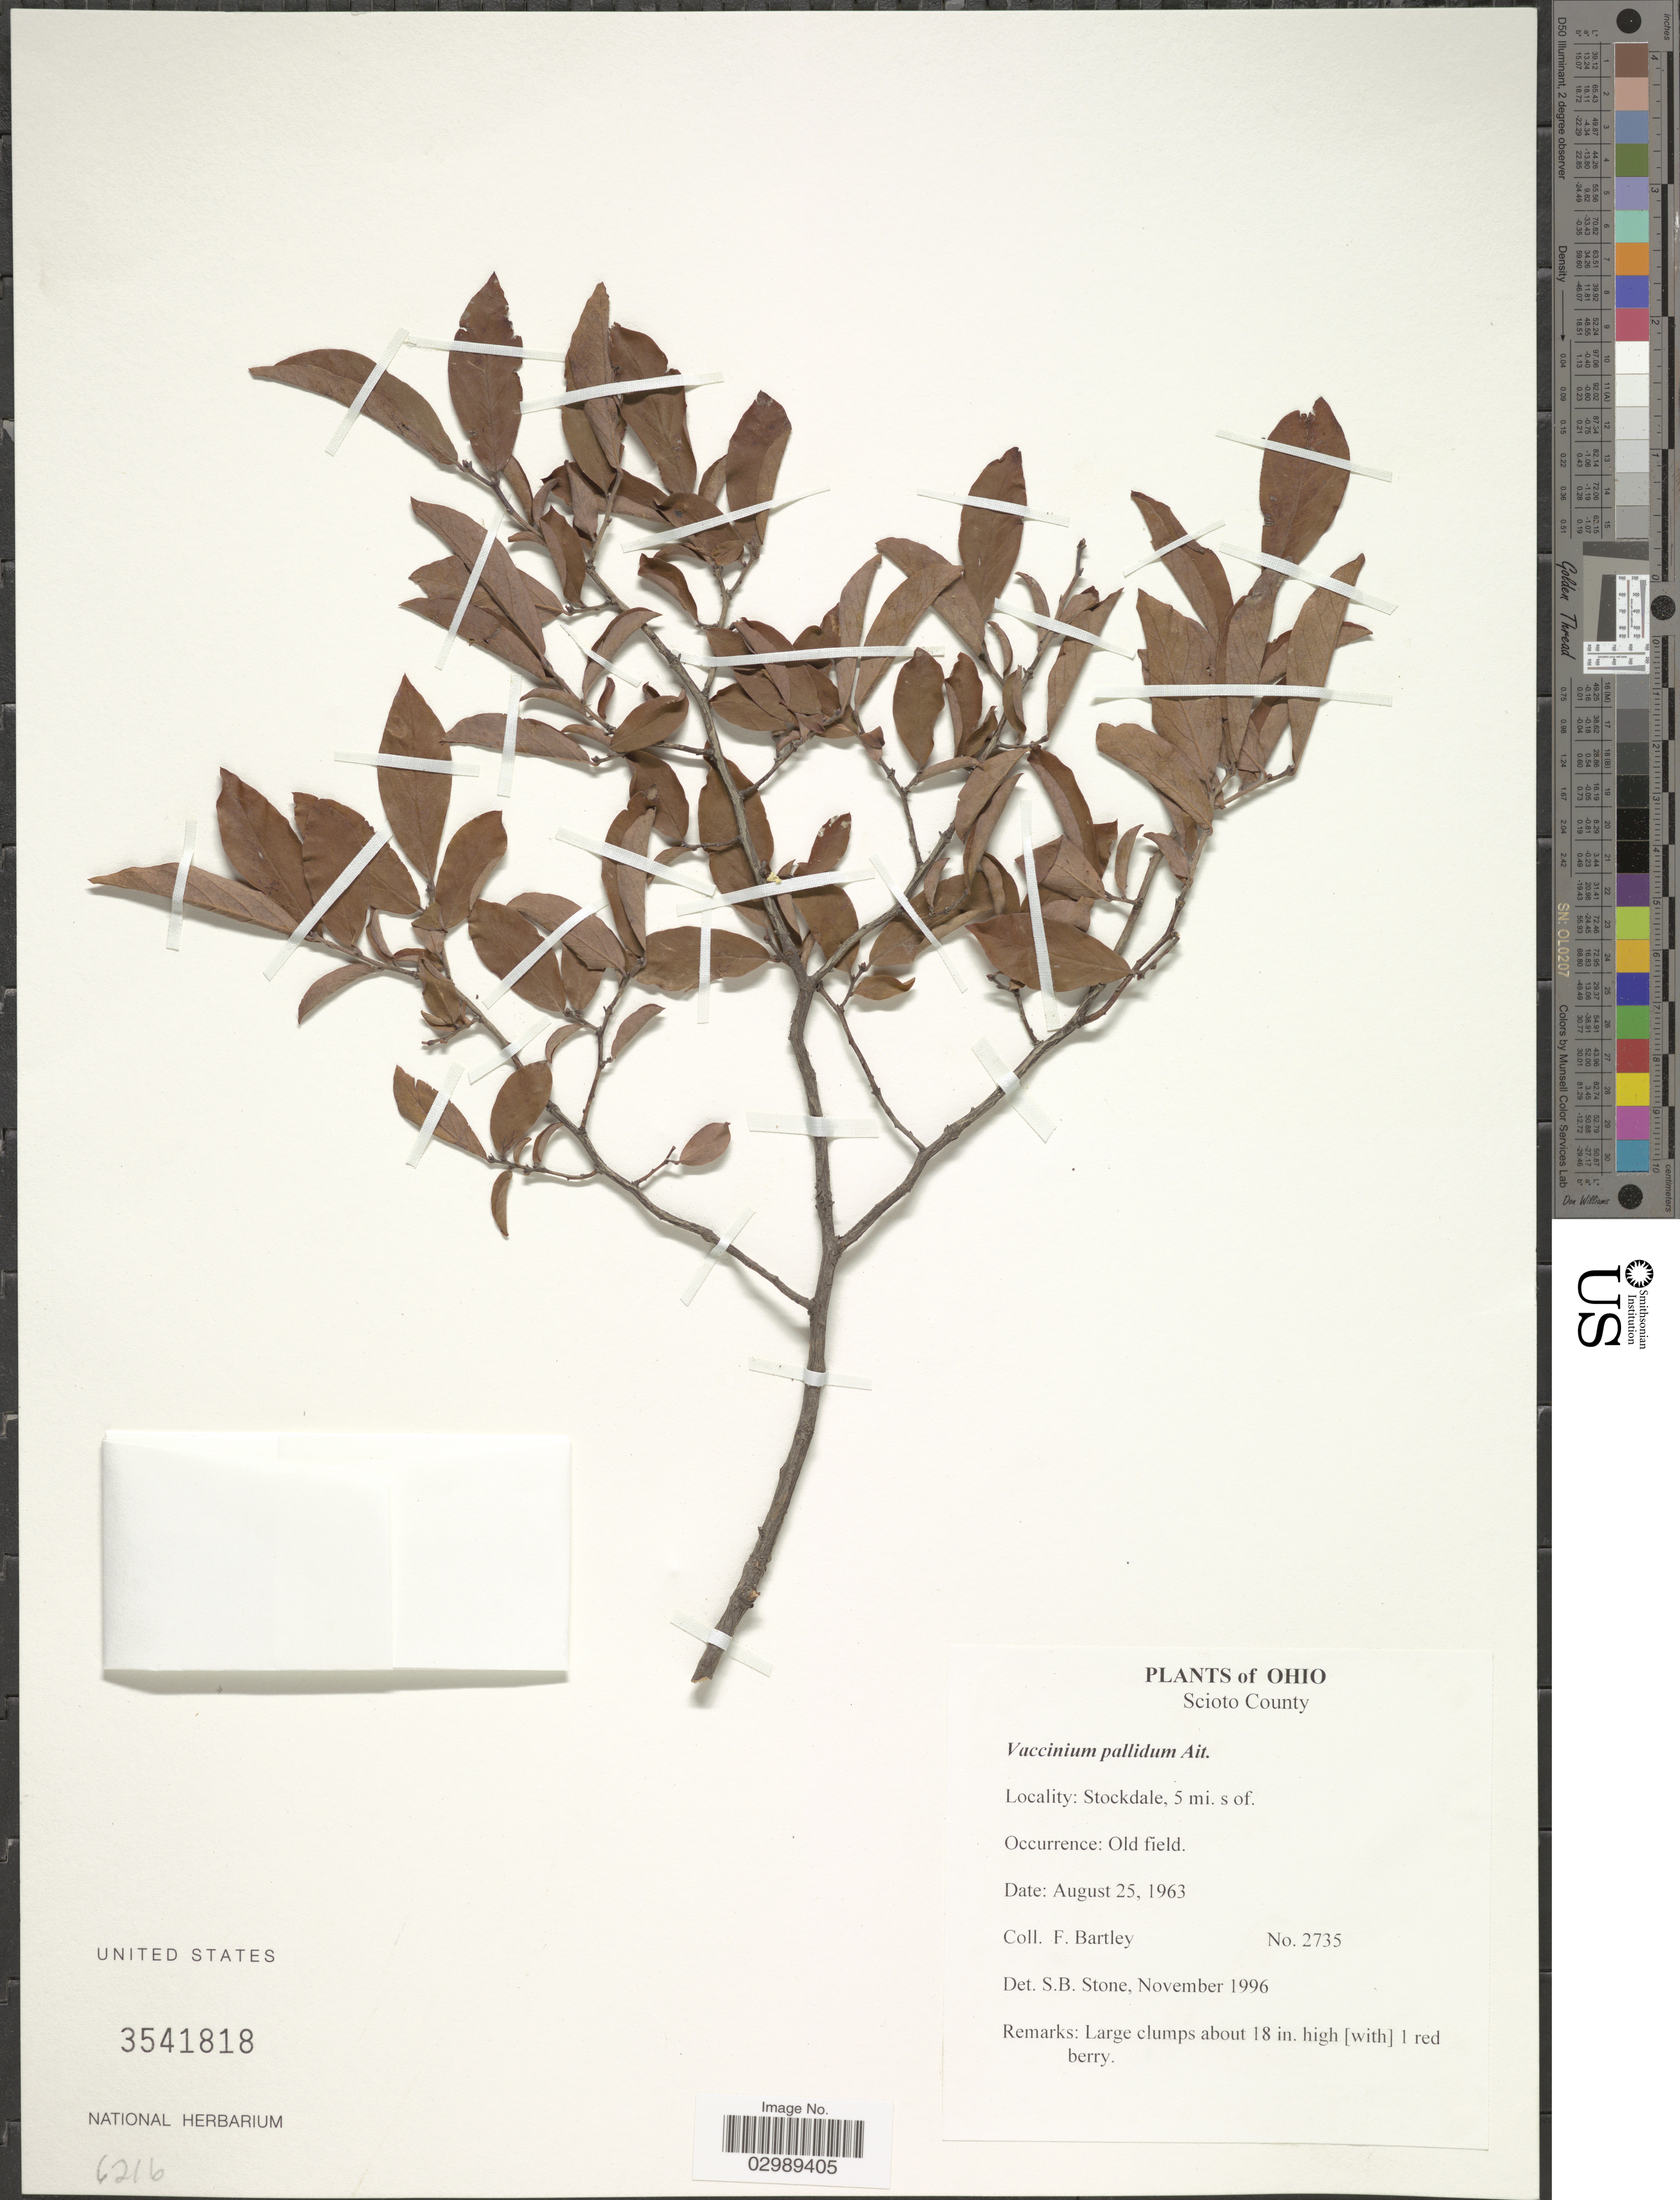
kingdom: Plantae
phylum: Tracheophyta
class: Magnoliopsida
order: Ericales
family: Ericaceae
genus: Vaccinium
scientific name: Vaccinium pallidum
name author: Aiton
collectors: F. Bartley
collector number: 2735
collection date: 1963-08-25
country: United States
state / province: Ohio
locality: Scioto County, Stockdale, 5 mi. s of.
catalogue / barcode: US 3541818